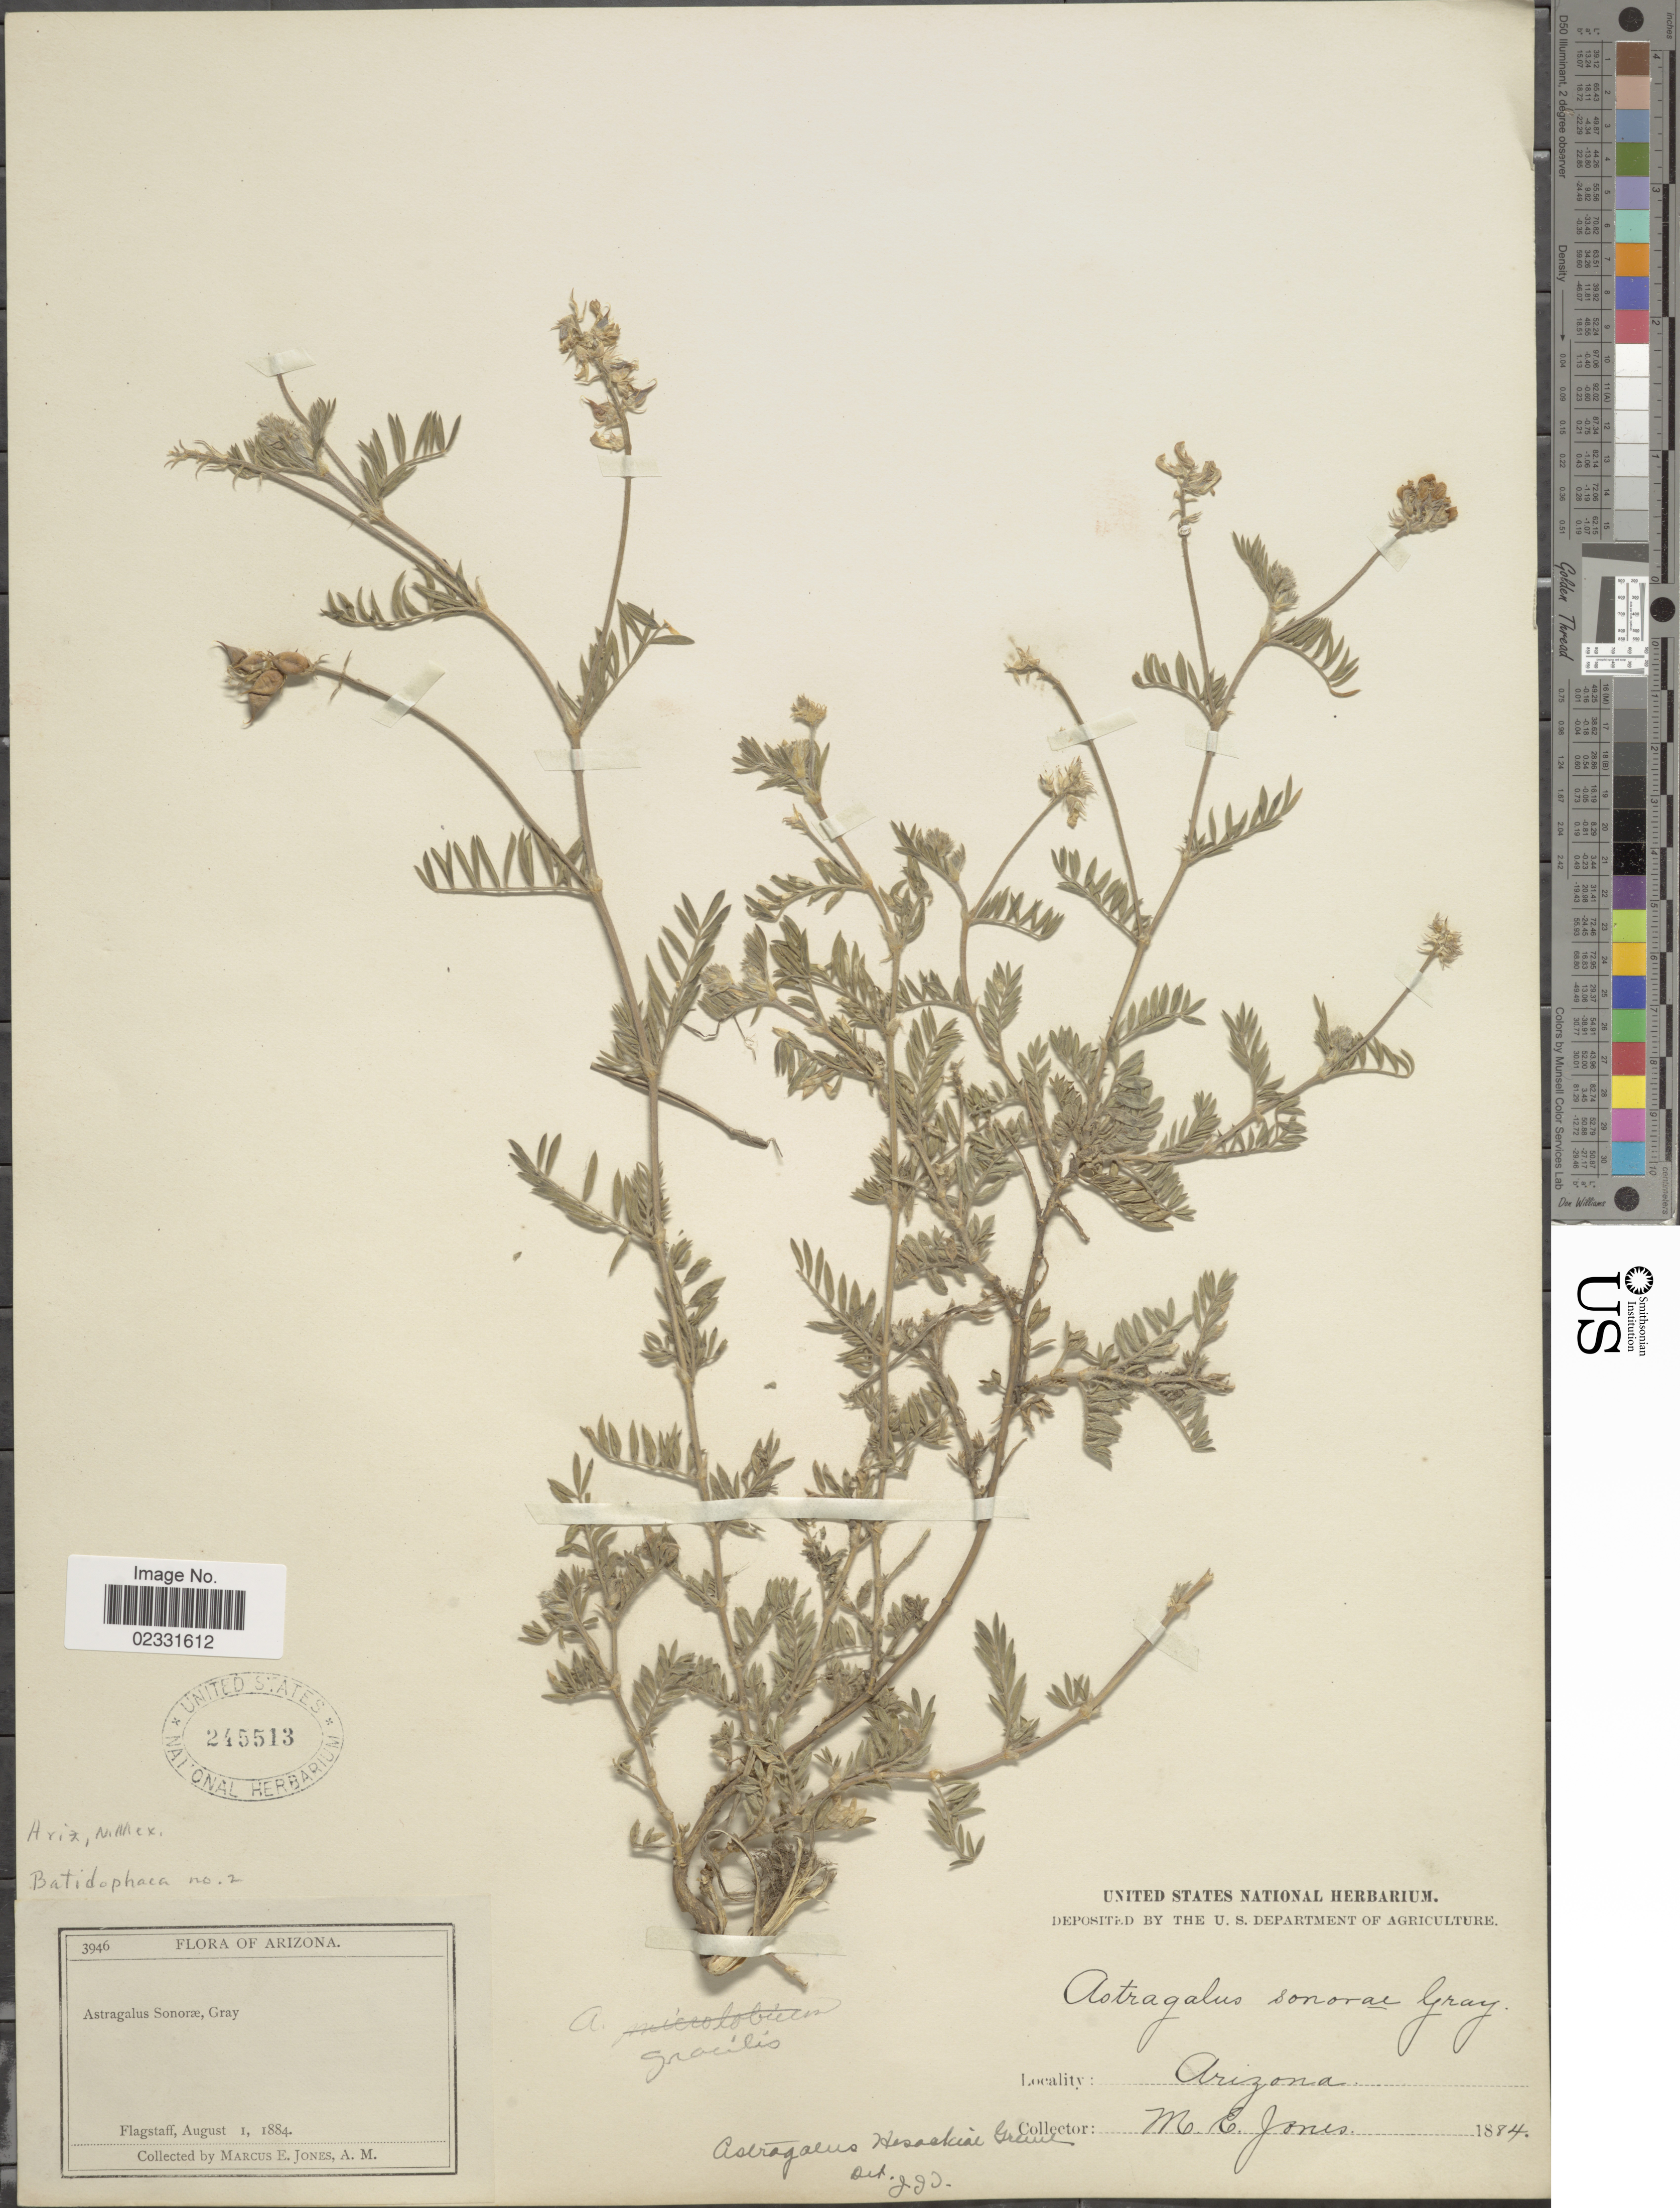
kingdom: Plantae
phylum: Tracheophyta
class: Magnoliopsida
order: Fabales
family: Fabaceae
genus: Astragalus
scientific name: Astragalus gracilis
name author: Nutt.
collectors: M. E. Jones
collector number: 3946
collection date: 1884-08-01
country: United States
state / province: Arizona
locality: Flagstaff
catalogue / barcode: US 245513